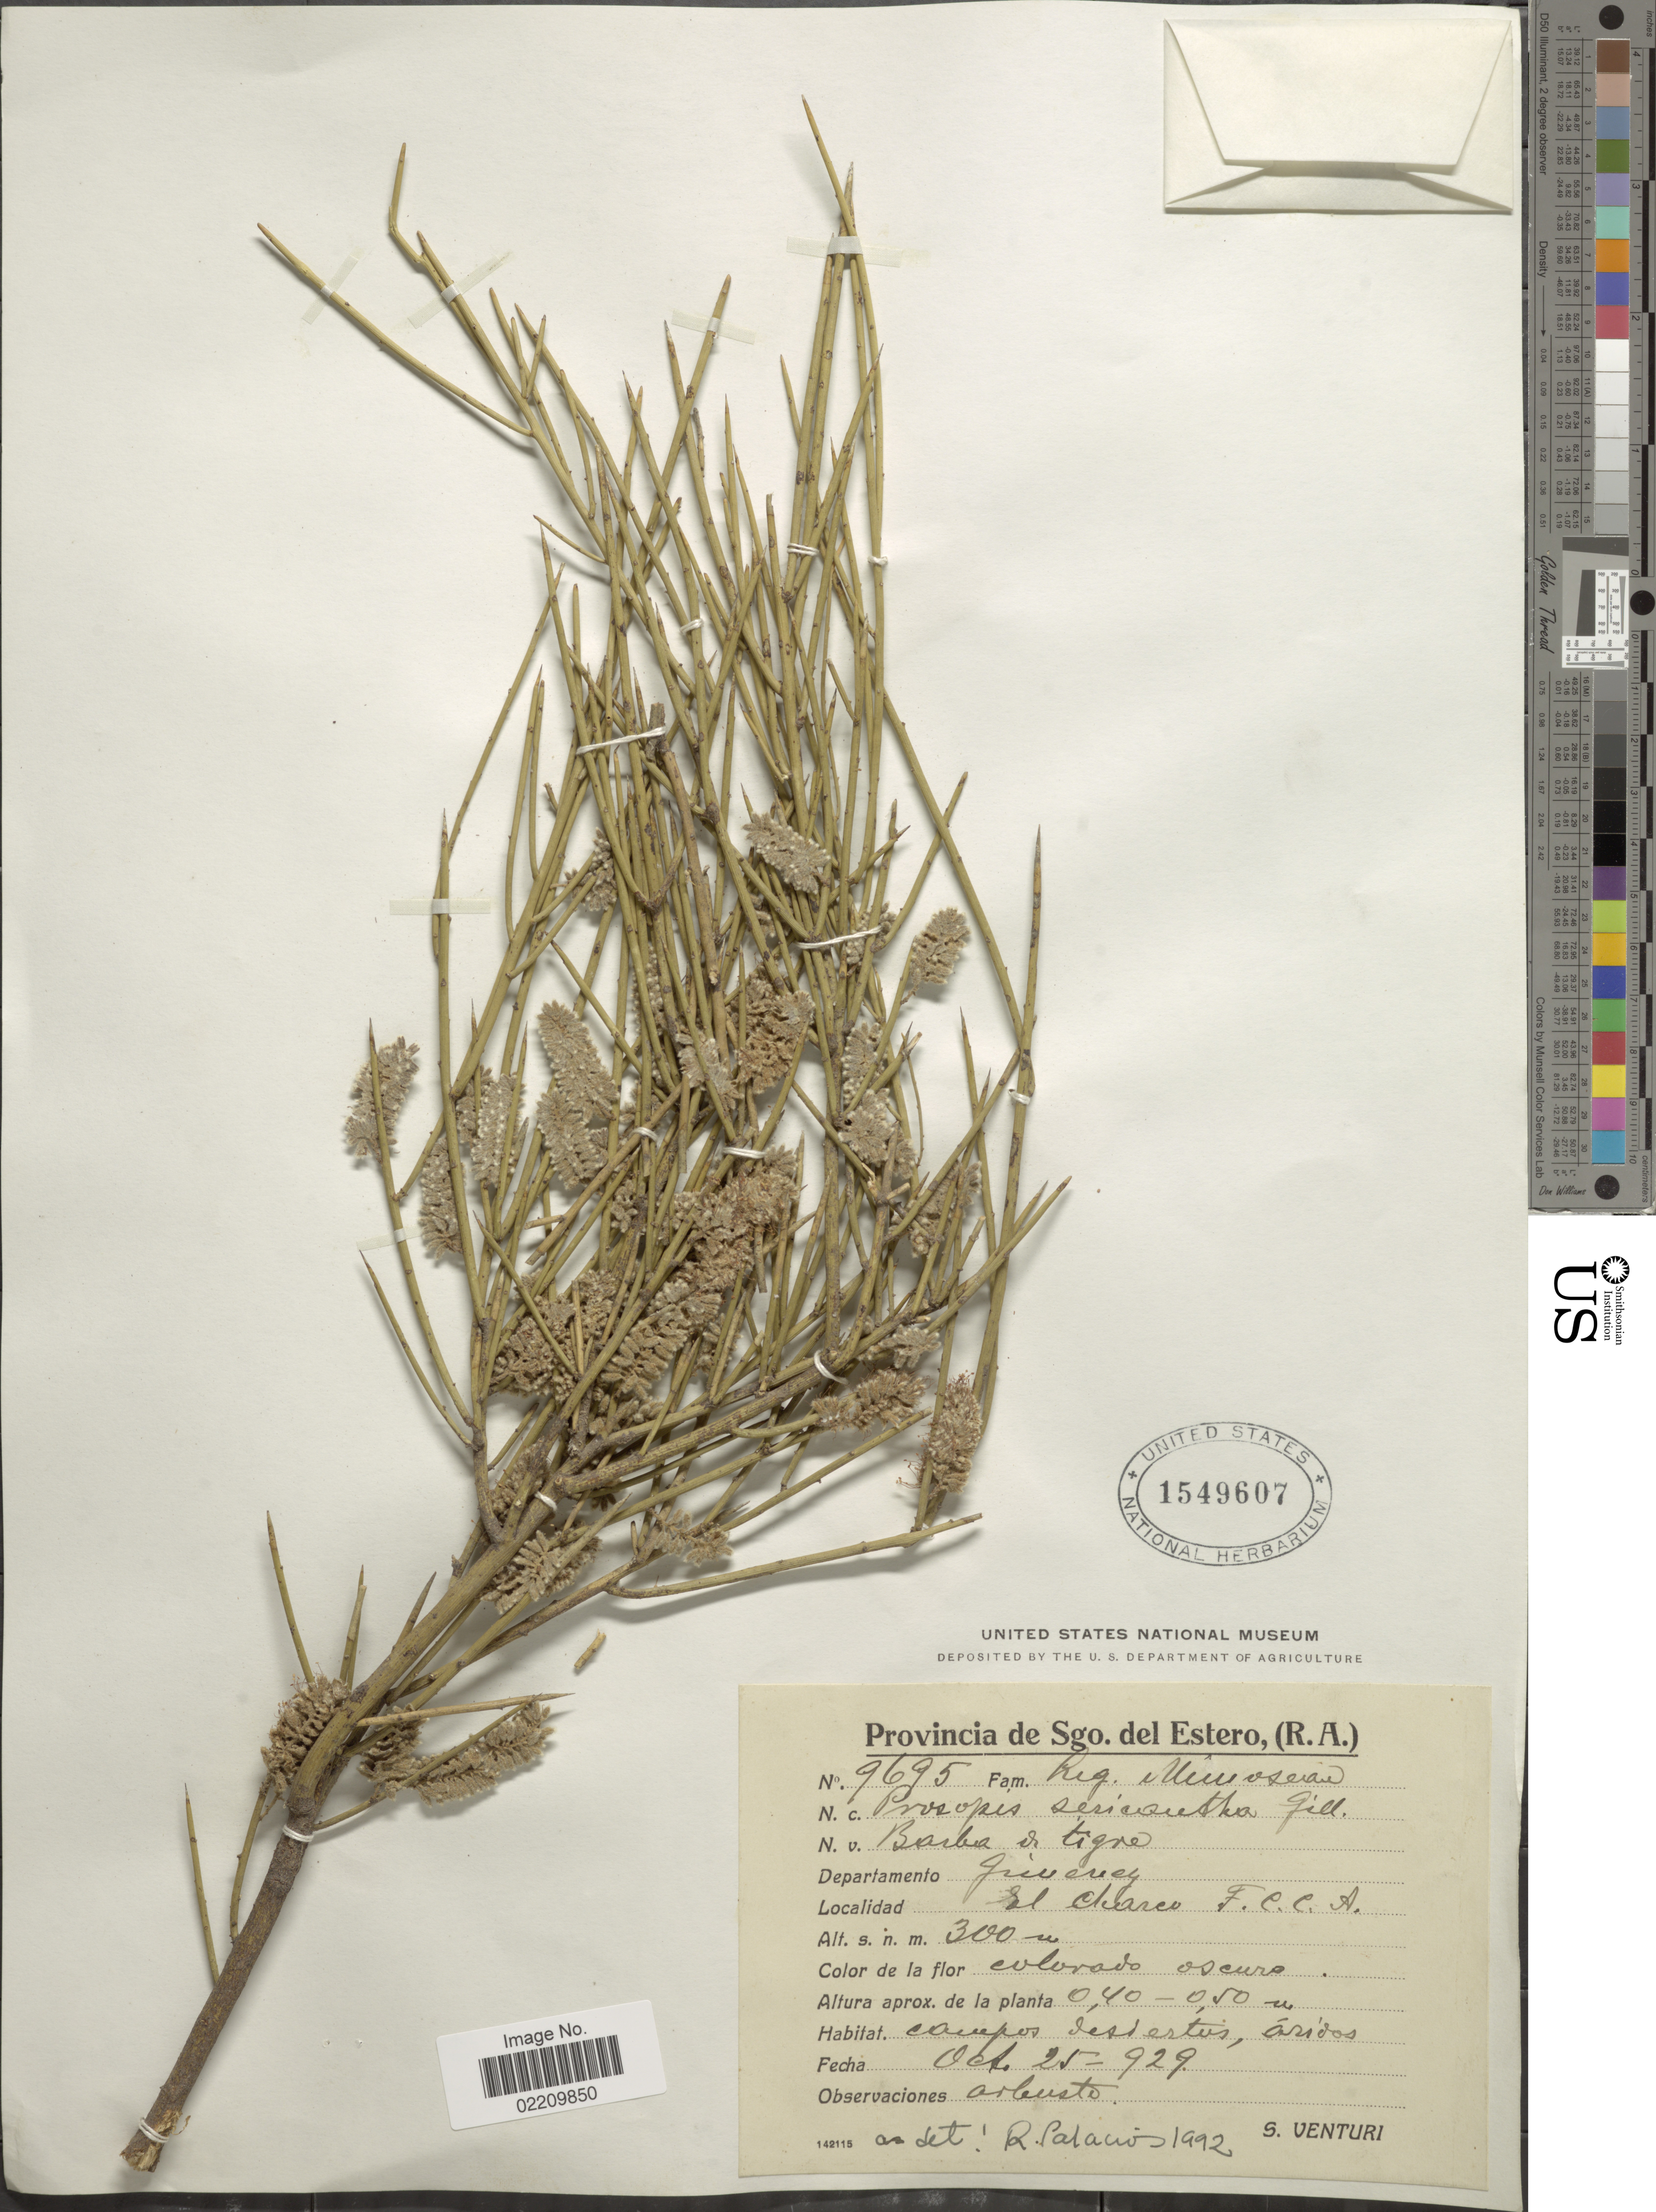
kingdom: Plantae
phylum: Tracheophyta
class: Magnoliopsida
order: Fabales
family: Fabaceae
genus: Neltuma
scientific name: Neltuma sericantha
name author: (Gillies ex Hook.) C. E. Hughes & G.P. Lewis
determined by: Strong, Mark T., (BOT), Smithsonian Institution - National Museum of Natural History (UNITED STATES)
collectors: S. Venturi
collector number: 9695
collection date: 1929-01-25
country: Argentina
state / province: Santiago del Estero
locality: Provincia de Sgo. del Estero, (R.A.). Departamento Jimenez. El Charco F.C.C.A.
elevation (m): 300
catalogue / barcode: US 1549607